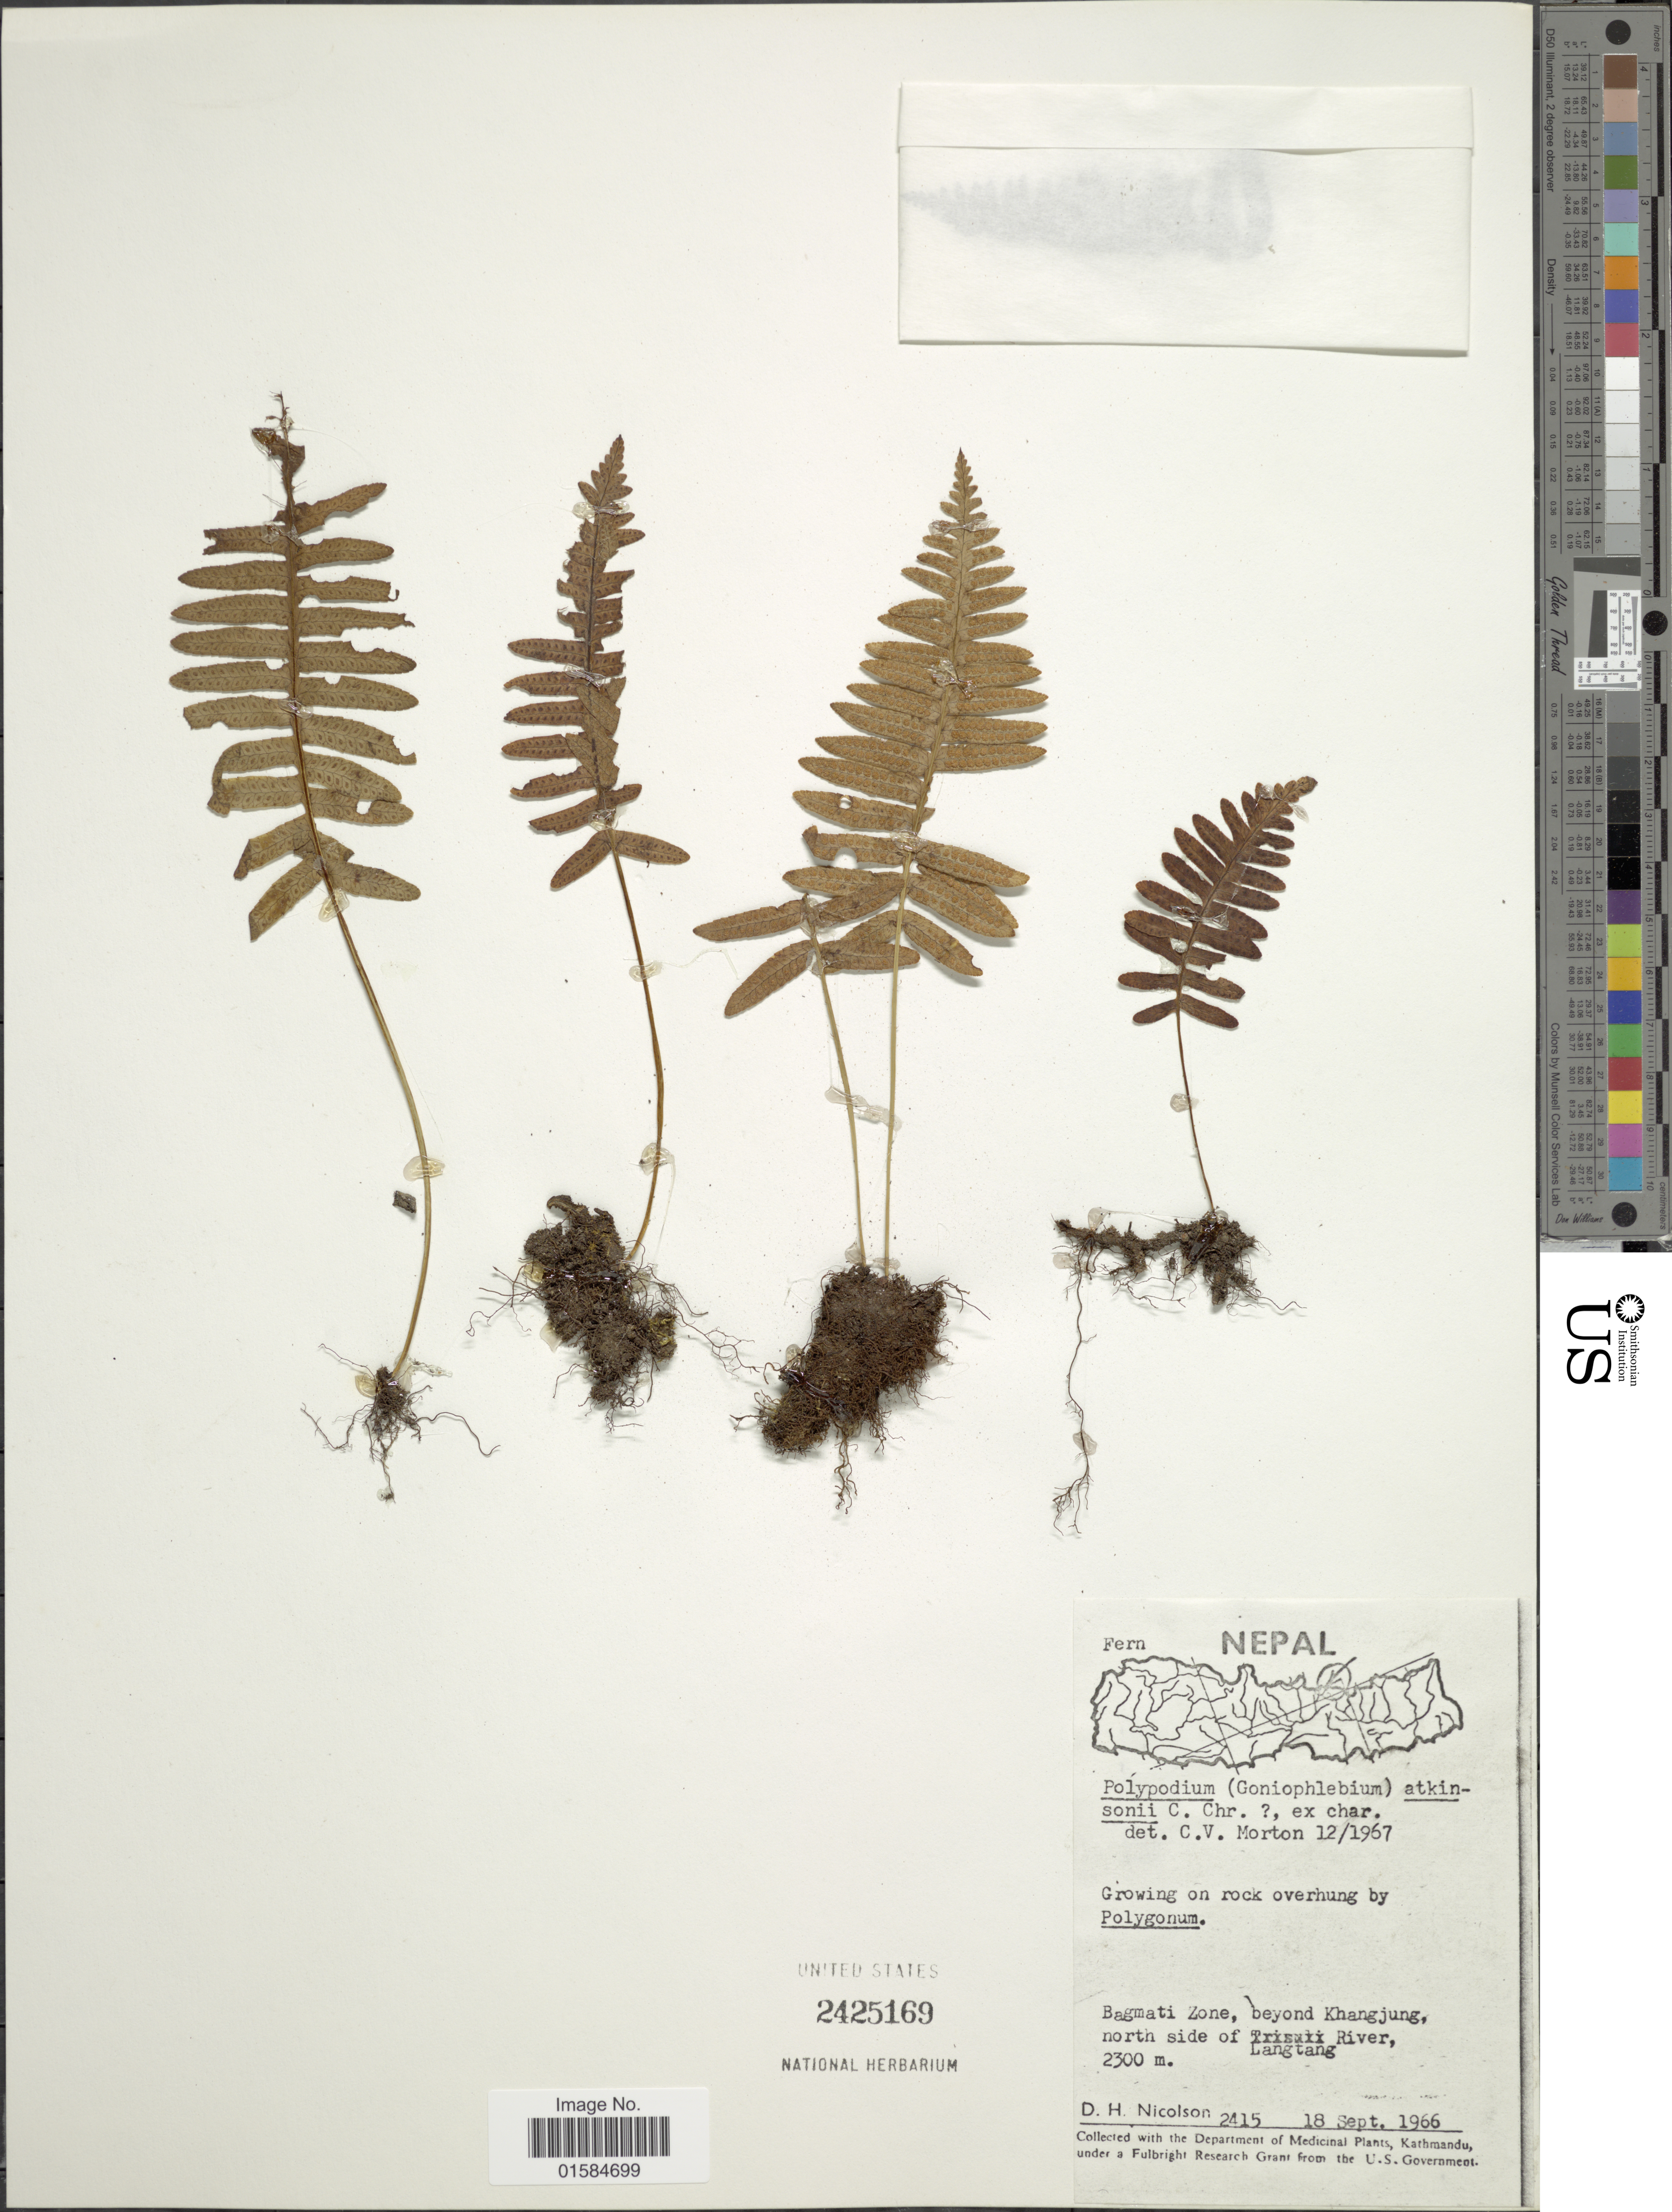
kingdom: Plantae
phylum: Tracheophyta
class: Polypodiopsida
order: Polypodiales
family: Polypodiaceae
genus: Goniophlebium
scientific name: Goniophlebium hendersonii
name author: (Atk.) Bedd.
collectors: D. H. Nicolson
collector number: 2415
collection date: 1966-09-18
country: Nepal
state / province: Bagmati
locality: Bagmati Zone, beyond Khangjung, north side of langtang River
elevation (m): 2300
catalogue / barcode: US 2425169